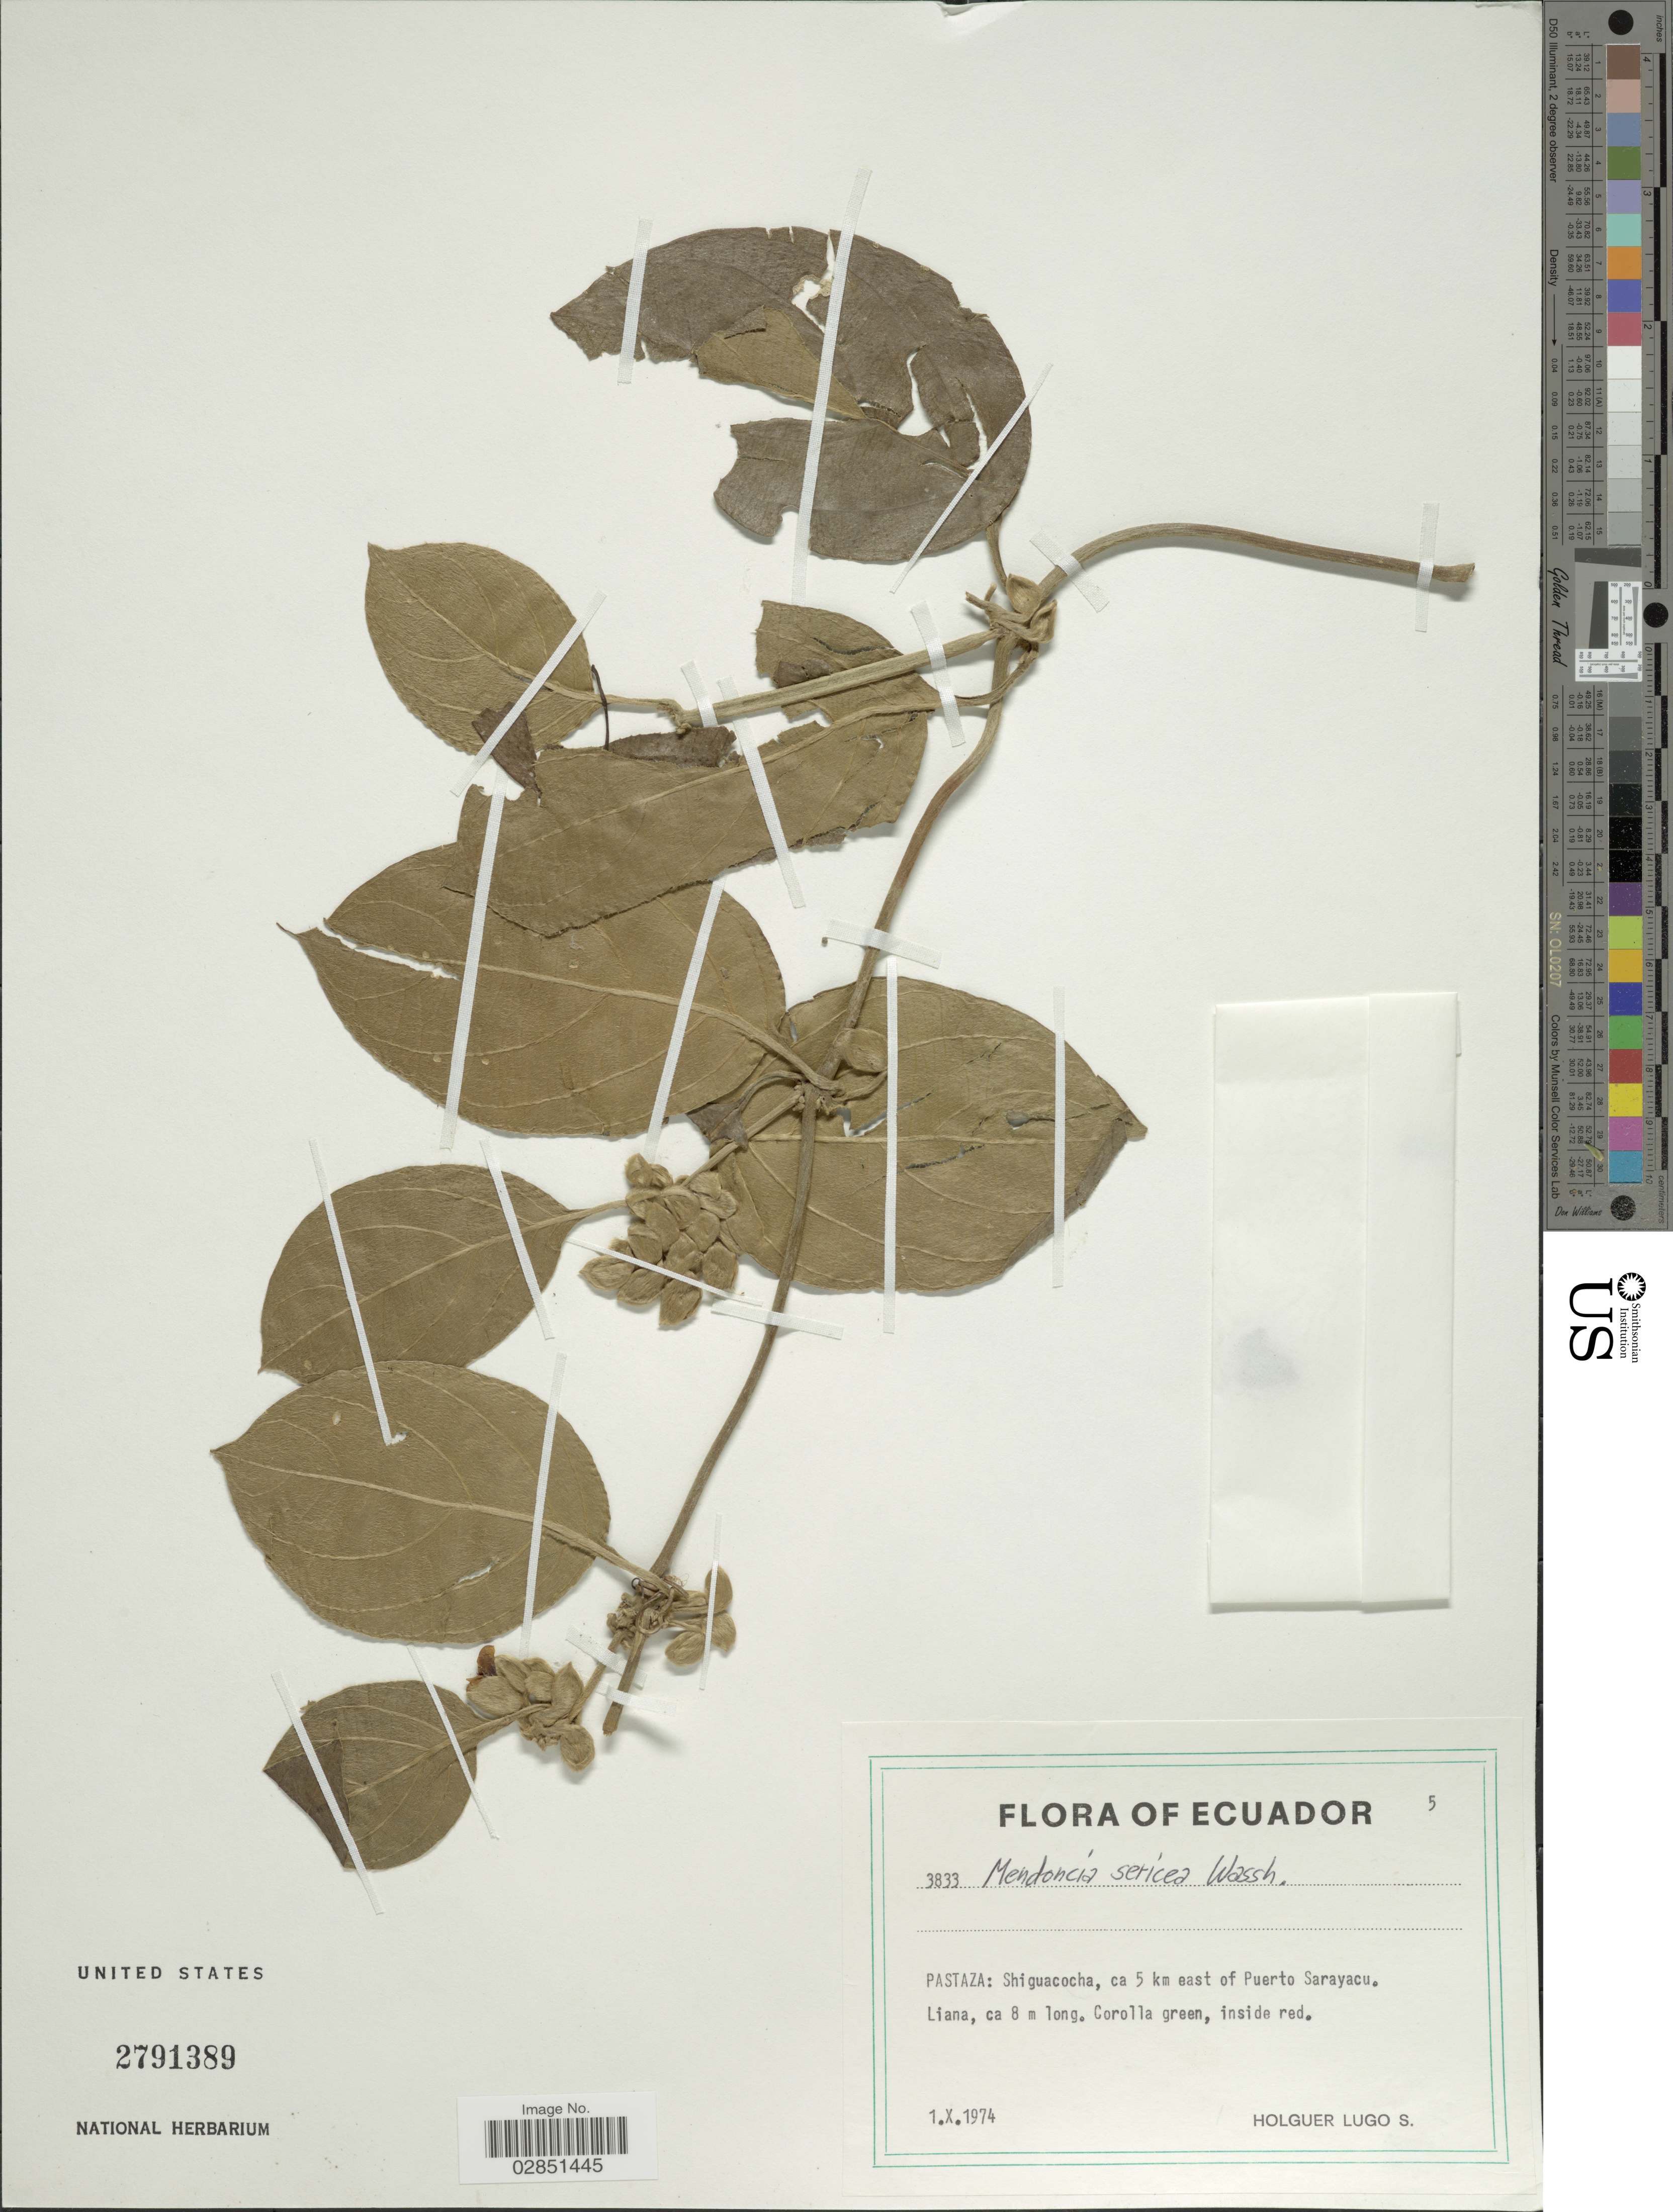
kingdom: Plantae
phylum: Tracheophyta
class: Magnoliopsida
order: Lamiales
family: Acanthaceae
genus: Mendoncia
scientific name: Mendoncia sericea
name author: Leonard ex Wassh.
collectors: H. Lugo S.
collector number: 3833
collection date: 1974-10-01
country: Ecuador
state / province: Pastaza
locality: Shiguacocha, ca 5 km east of Puerto Sarayacu.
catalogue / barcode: US 2791389